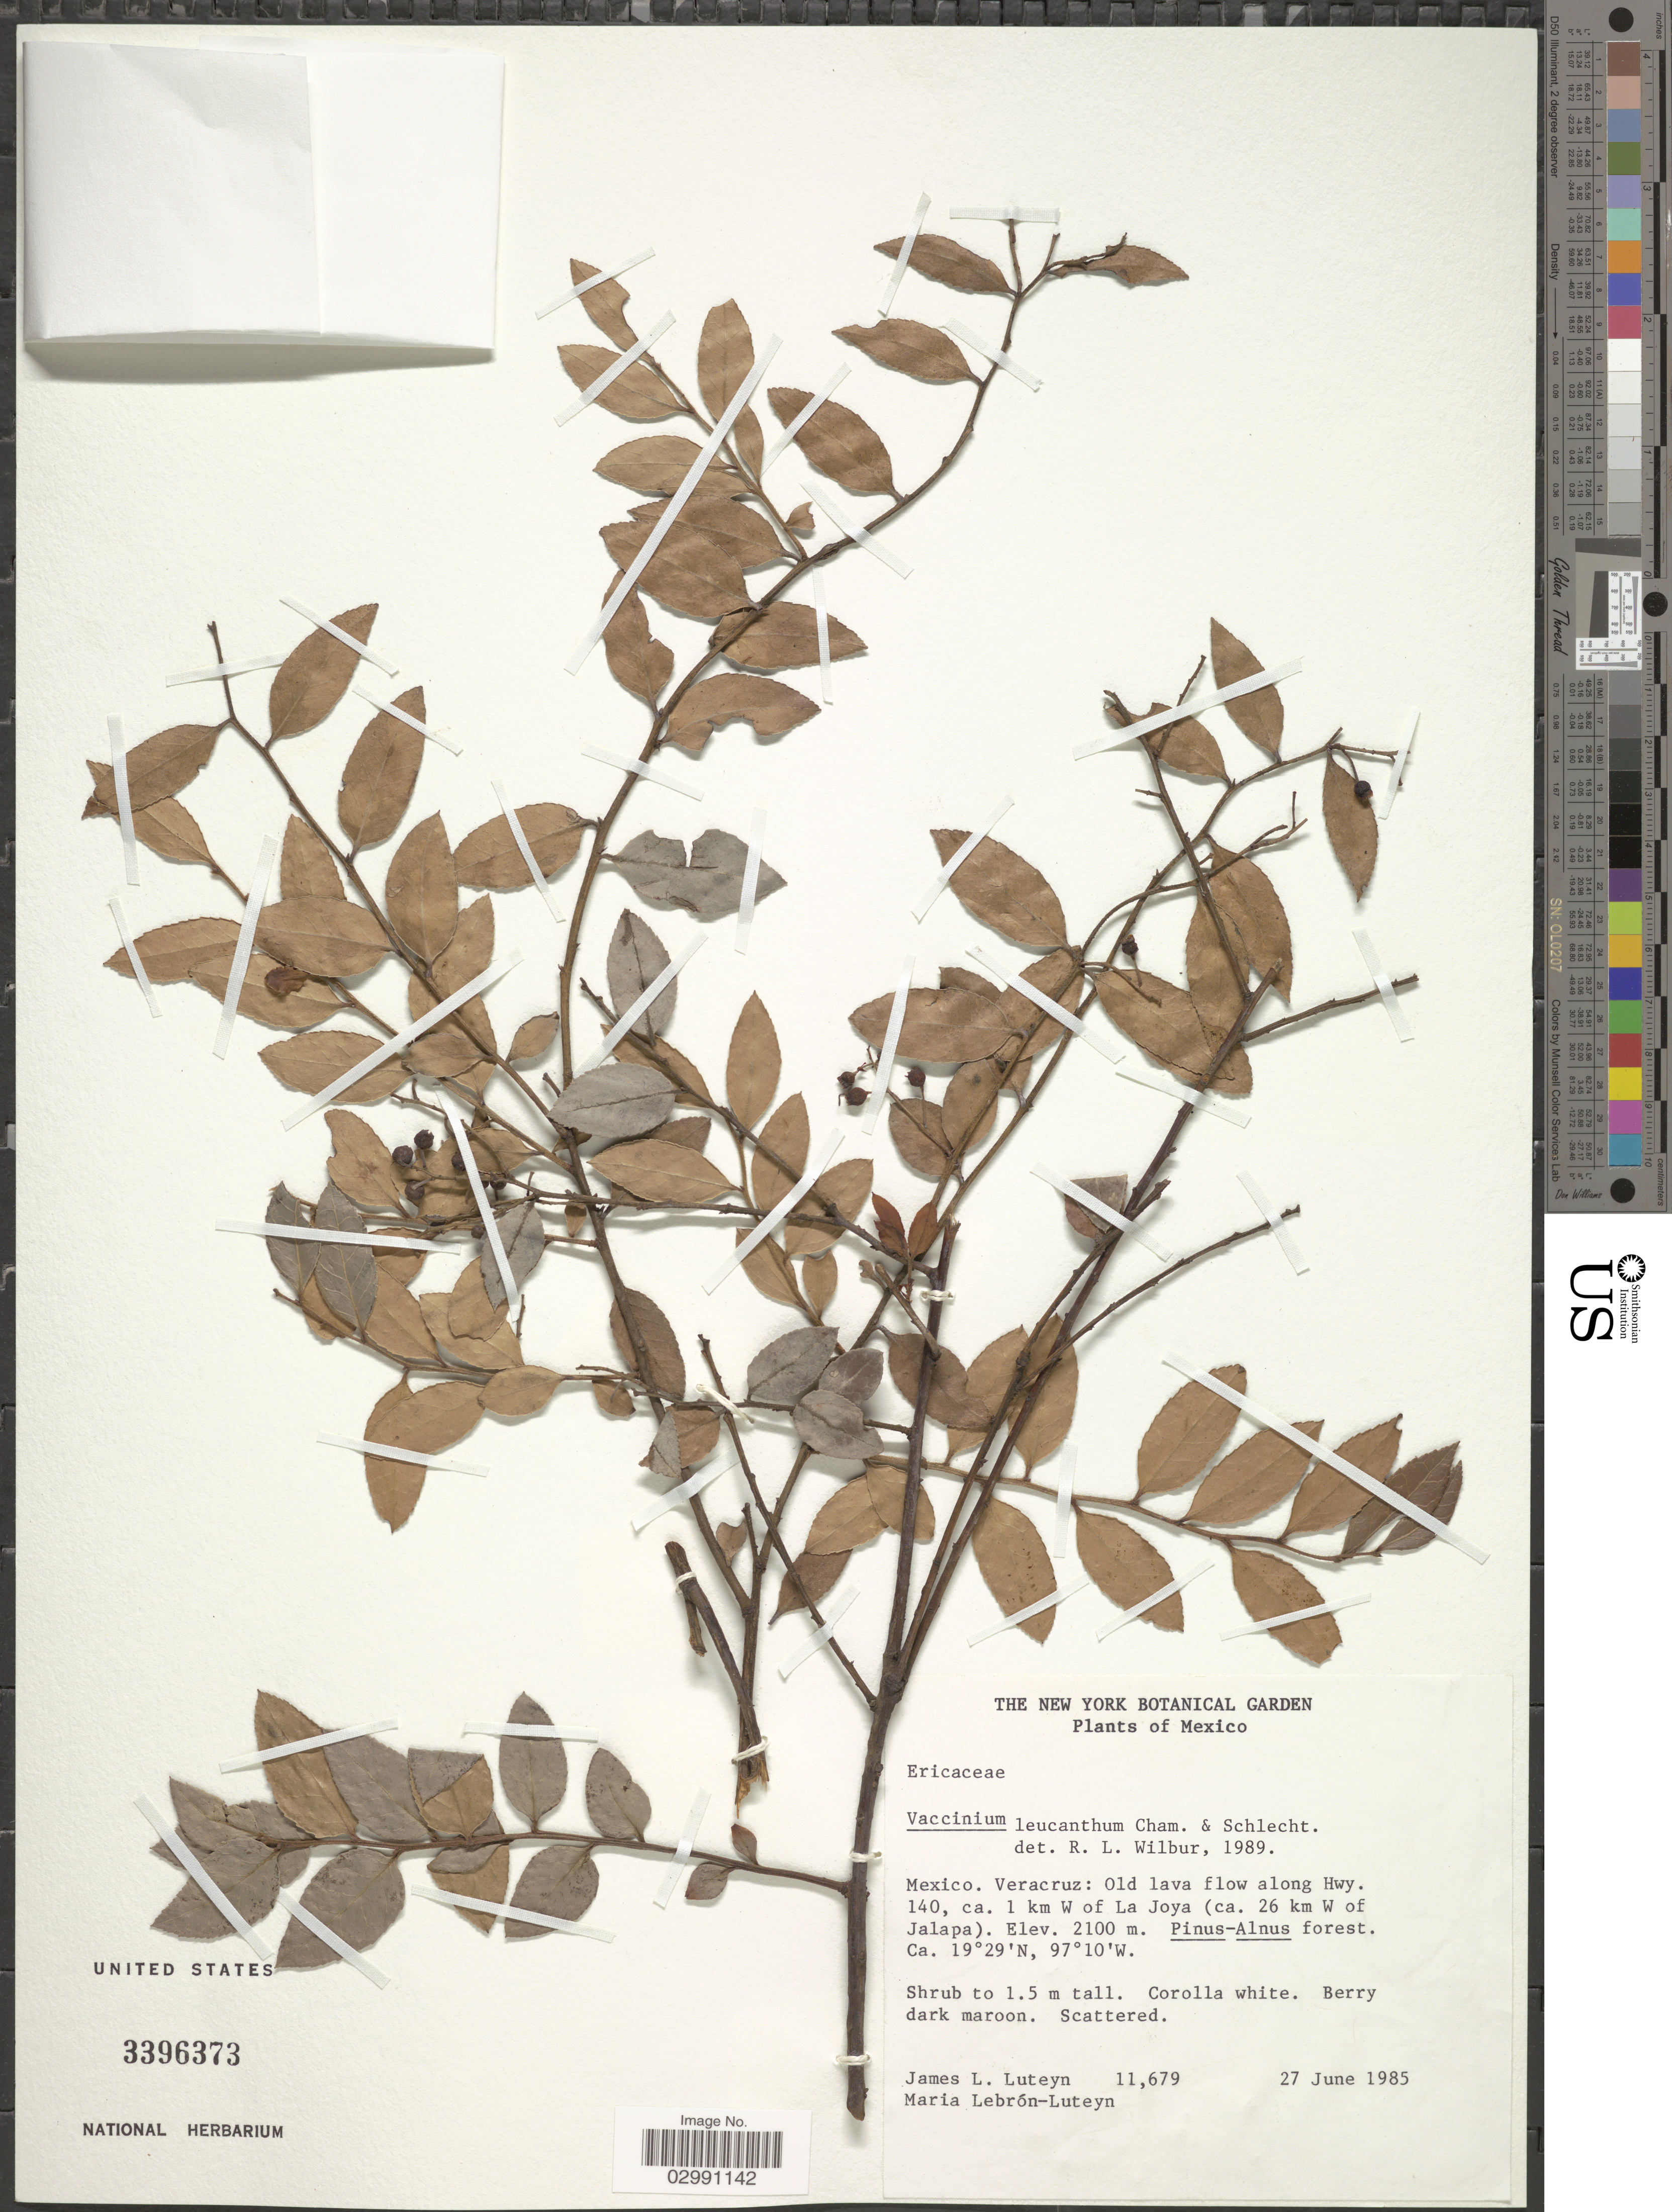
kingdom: Plantae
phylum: Tracheophyta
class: Magnoliopsida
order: Ericales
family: Ericaceae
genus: Vaccinium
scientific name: Vaccinium leucanthum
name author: Schltdl.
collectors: J. L. Luteyn & M. L. Lebrón-Luteyn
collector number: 11679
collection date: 1985-06-27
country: Mexico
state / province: Veracruz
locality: Veracruz: Old lava flow along Hwy. 140, ca. 1 km W of La Joya (ca. 26 km W of Jalapa).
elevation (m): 2100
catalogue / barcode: US 3396373